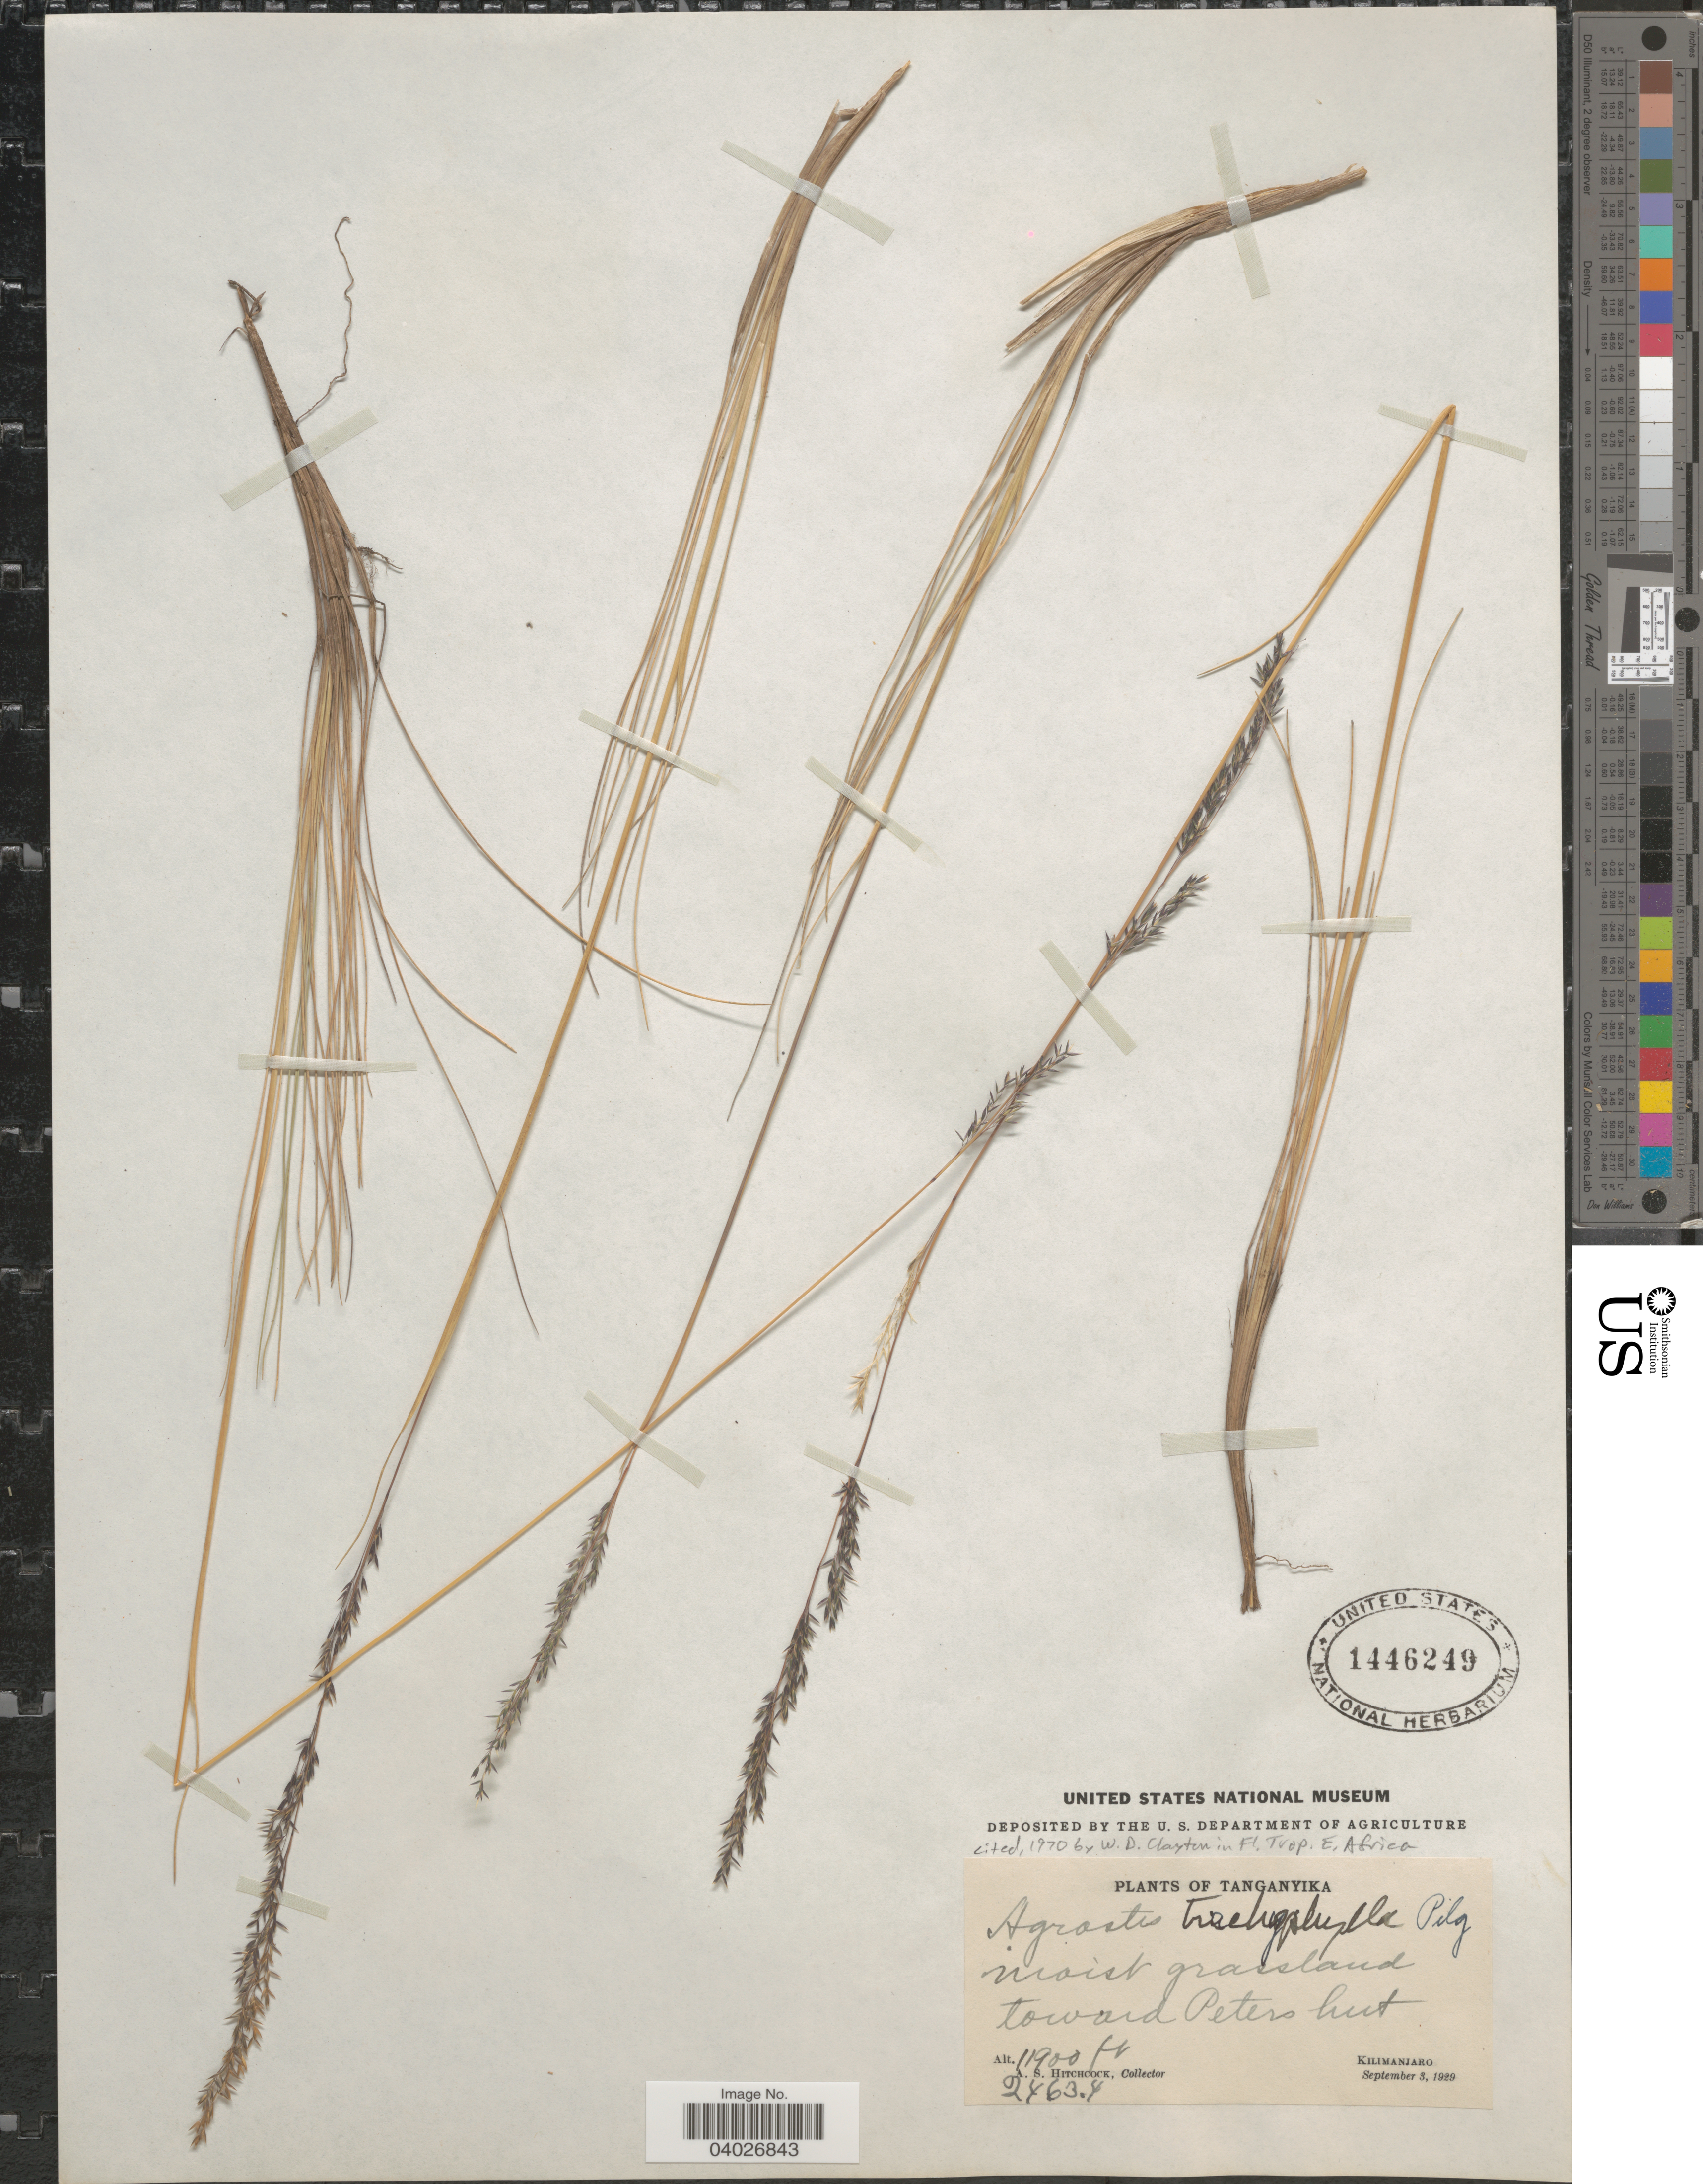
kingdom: Plantae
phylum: Tracheophyta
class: Liliopsida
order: Poales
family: Poaceae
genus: Agrostis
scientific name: Agrostis trachyphylla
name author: Pilg.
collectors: A. S. Hitchcock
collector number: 24634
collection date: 1929-09-03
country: Tanzania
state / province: Kilimanjaro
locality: Tanganyika. Toward Peters hut.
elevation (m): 3627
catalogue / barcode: US 1446249